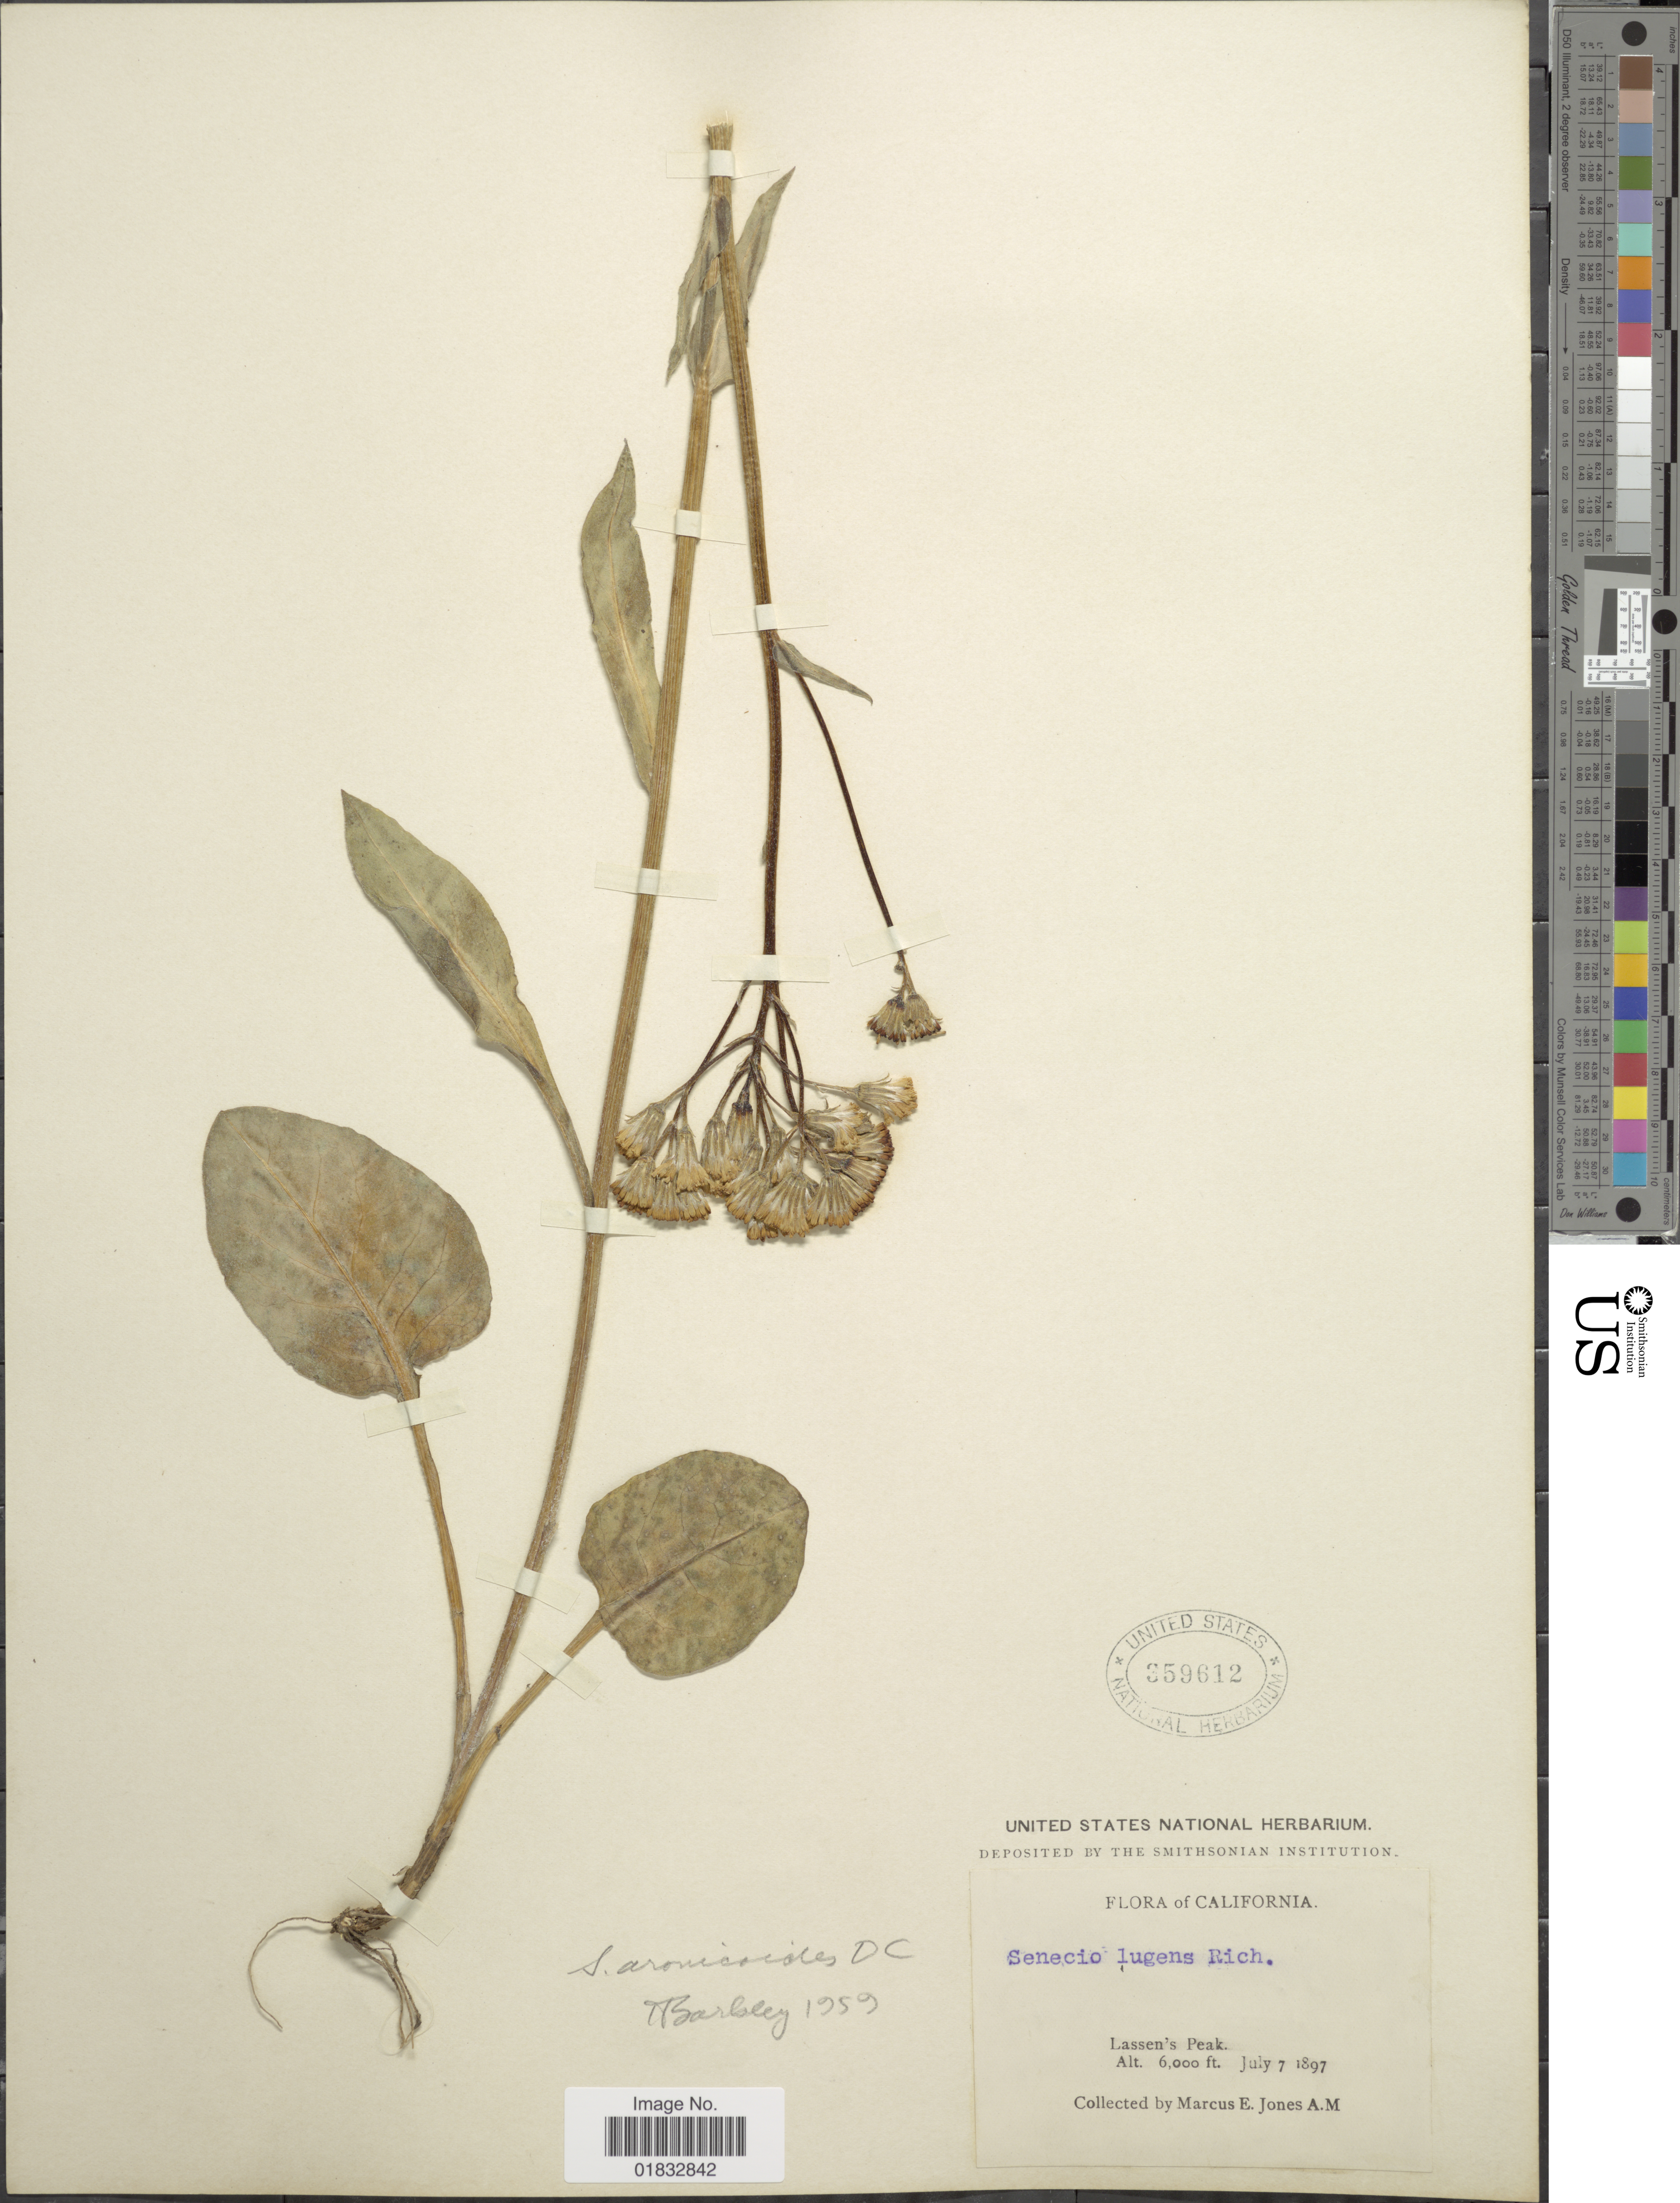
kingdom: Plantae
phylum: Tracheophyta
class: Magnoliopsida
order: Asterales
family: Asteraceae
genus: Senecio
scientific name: Senecio aronicoides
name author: DC.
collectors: M. E. Jones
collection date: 1897-07-07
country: United States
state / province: California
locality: Lassen's Peak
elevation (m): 1829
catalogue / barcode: US 359612